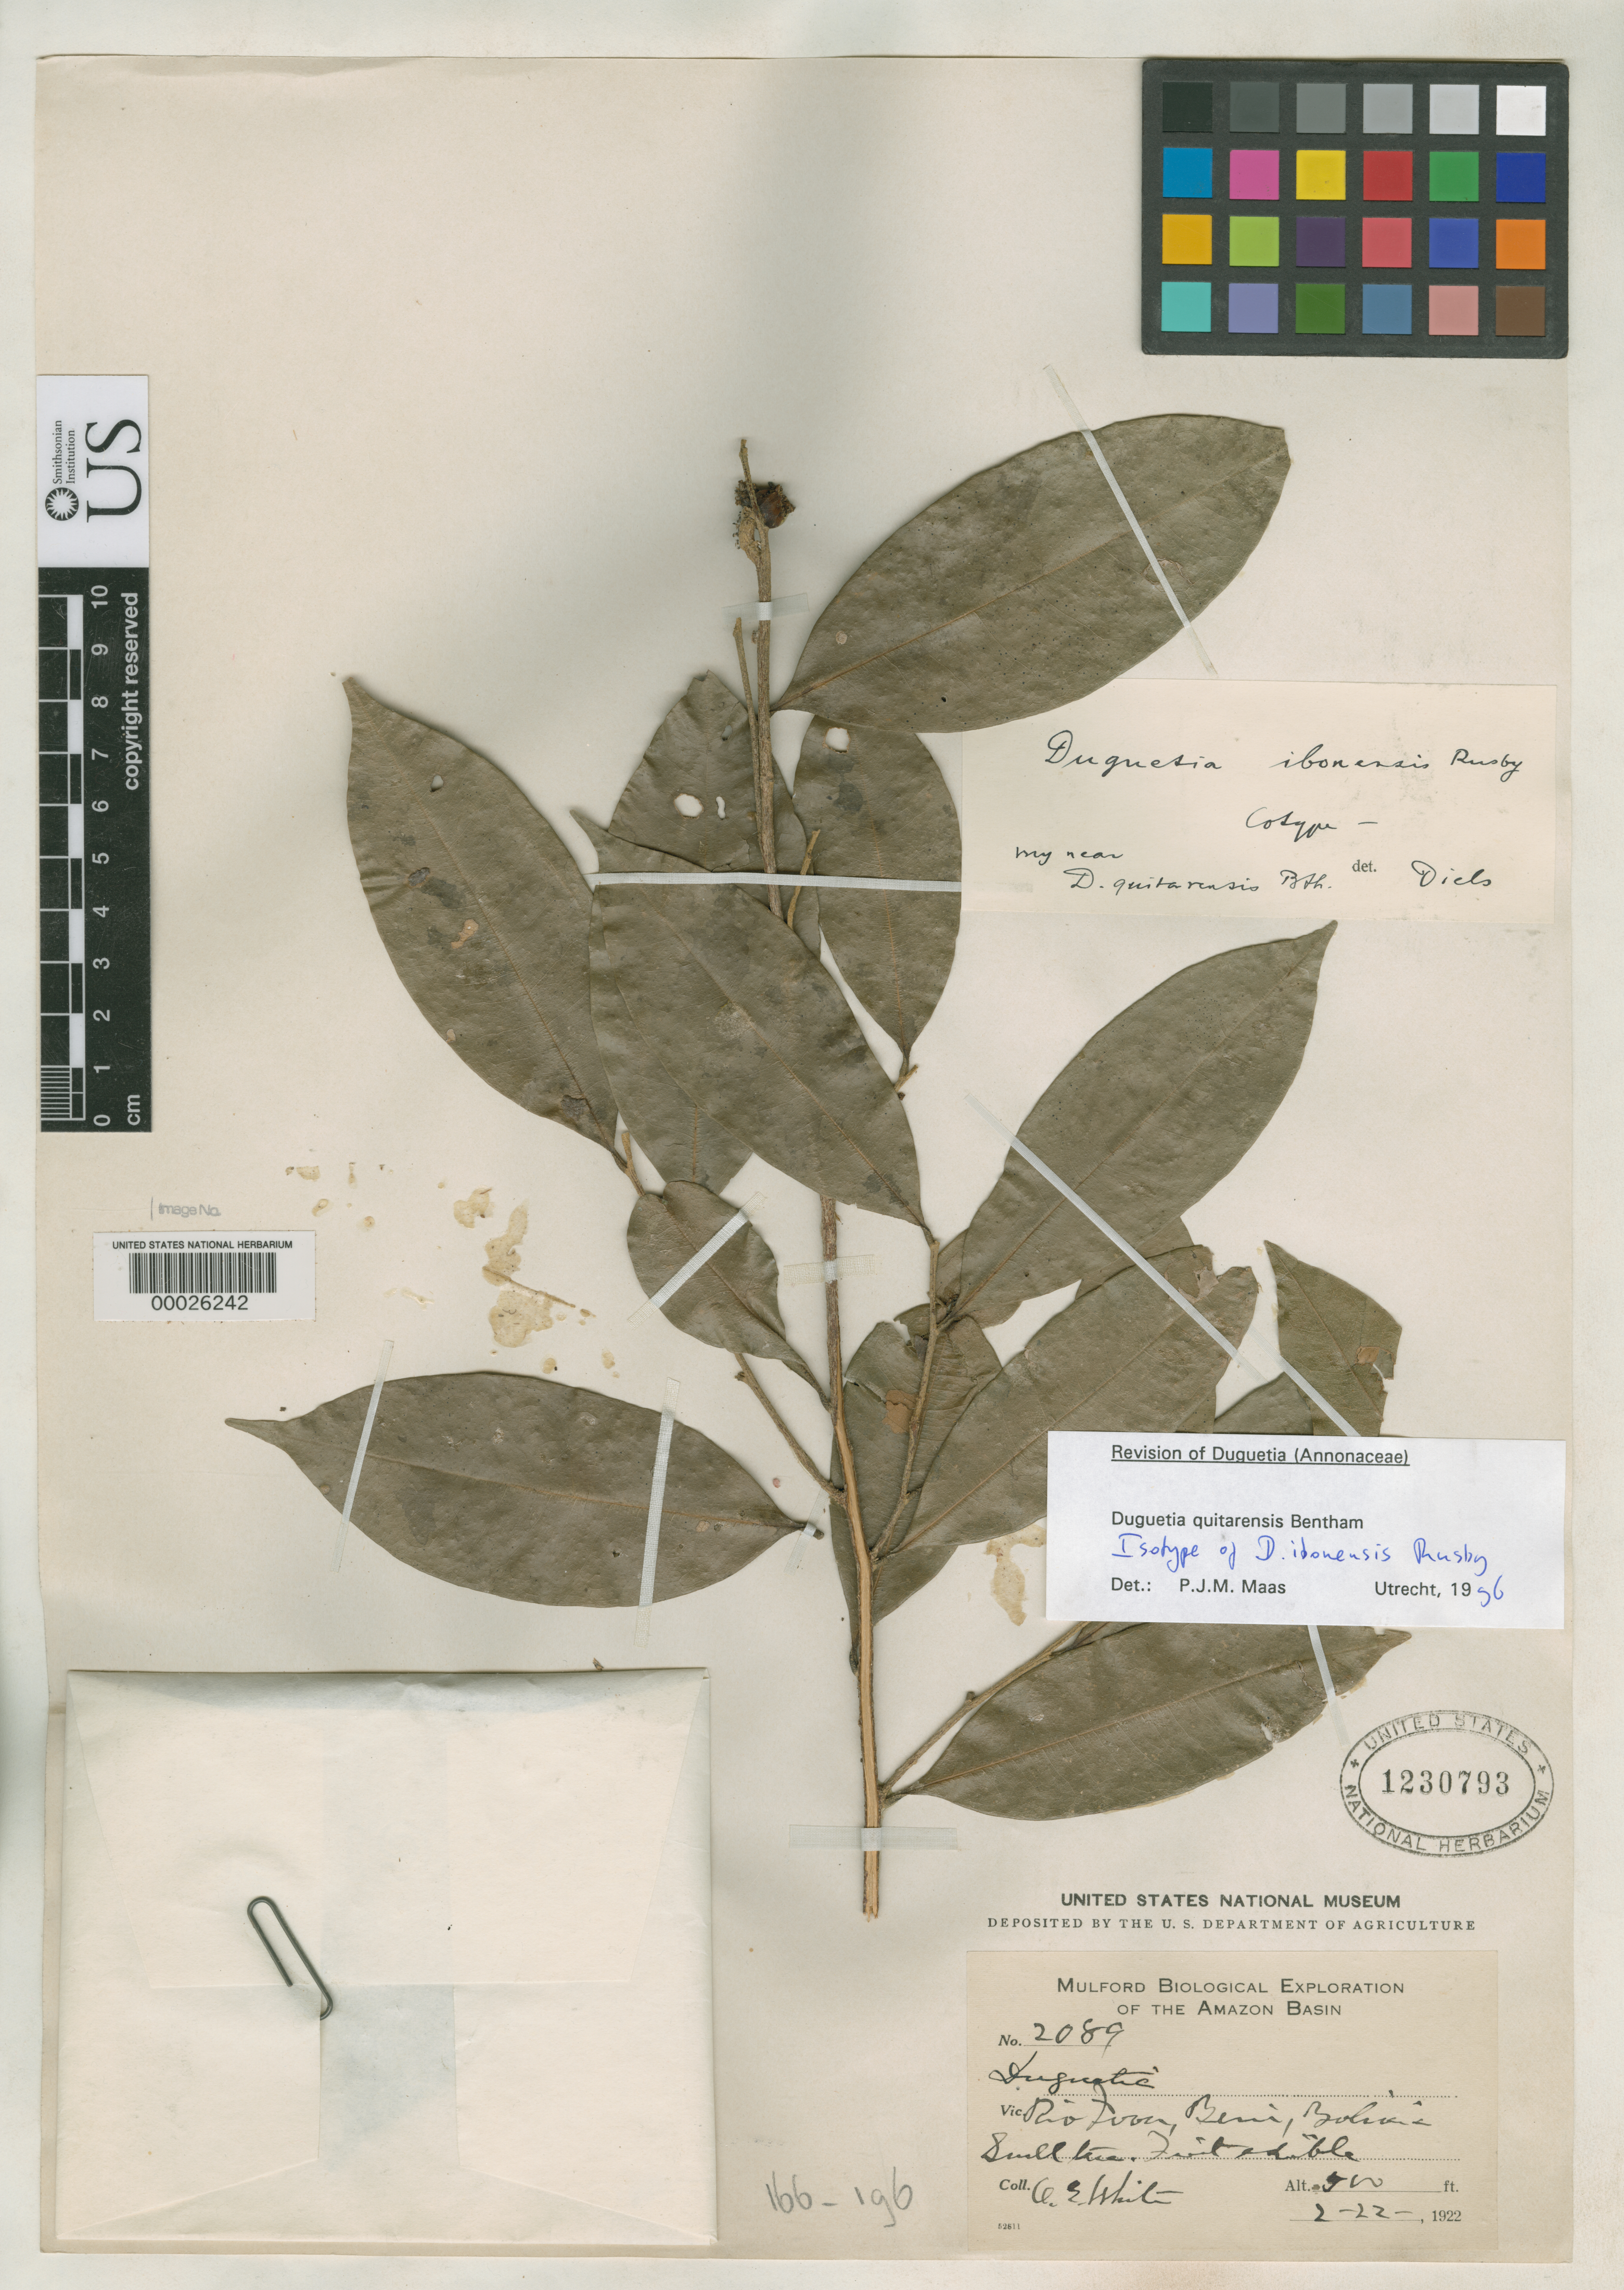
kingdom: Plantae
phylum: Tracheophyta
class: Magnoliopsida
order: Magnoliales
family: Annonaceae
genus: Duguetia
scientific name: Duguetia ibonensis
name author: Rusby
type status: Isotype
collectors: O. E. White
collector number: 2089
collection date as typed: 2-22-1922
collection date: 1922-02-22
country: Bolivia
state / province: Beni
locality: Rio Ibon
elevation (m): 152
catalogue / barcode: US 1230793